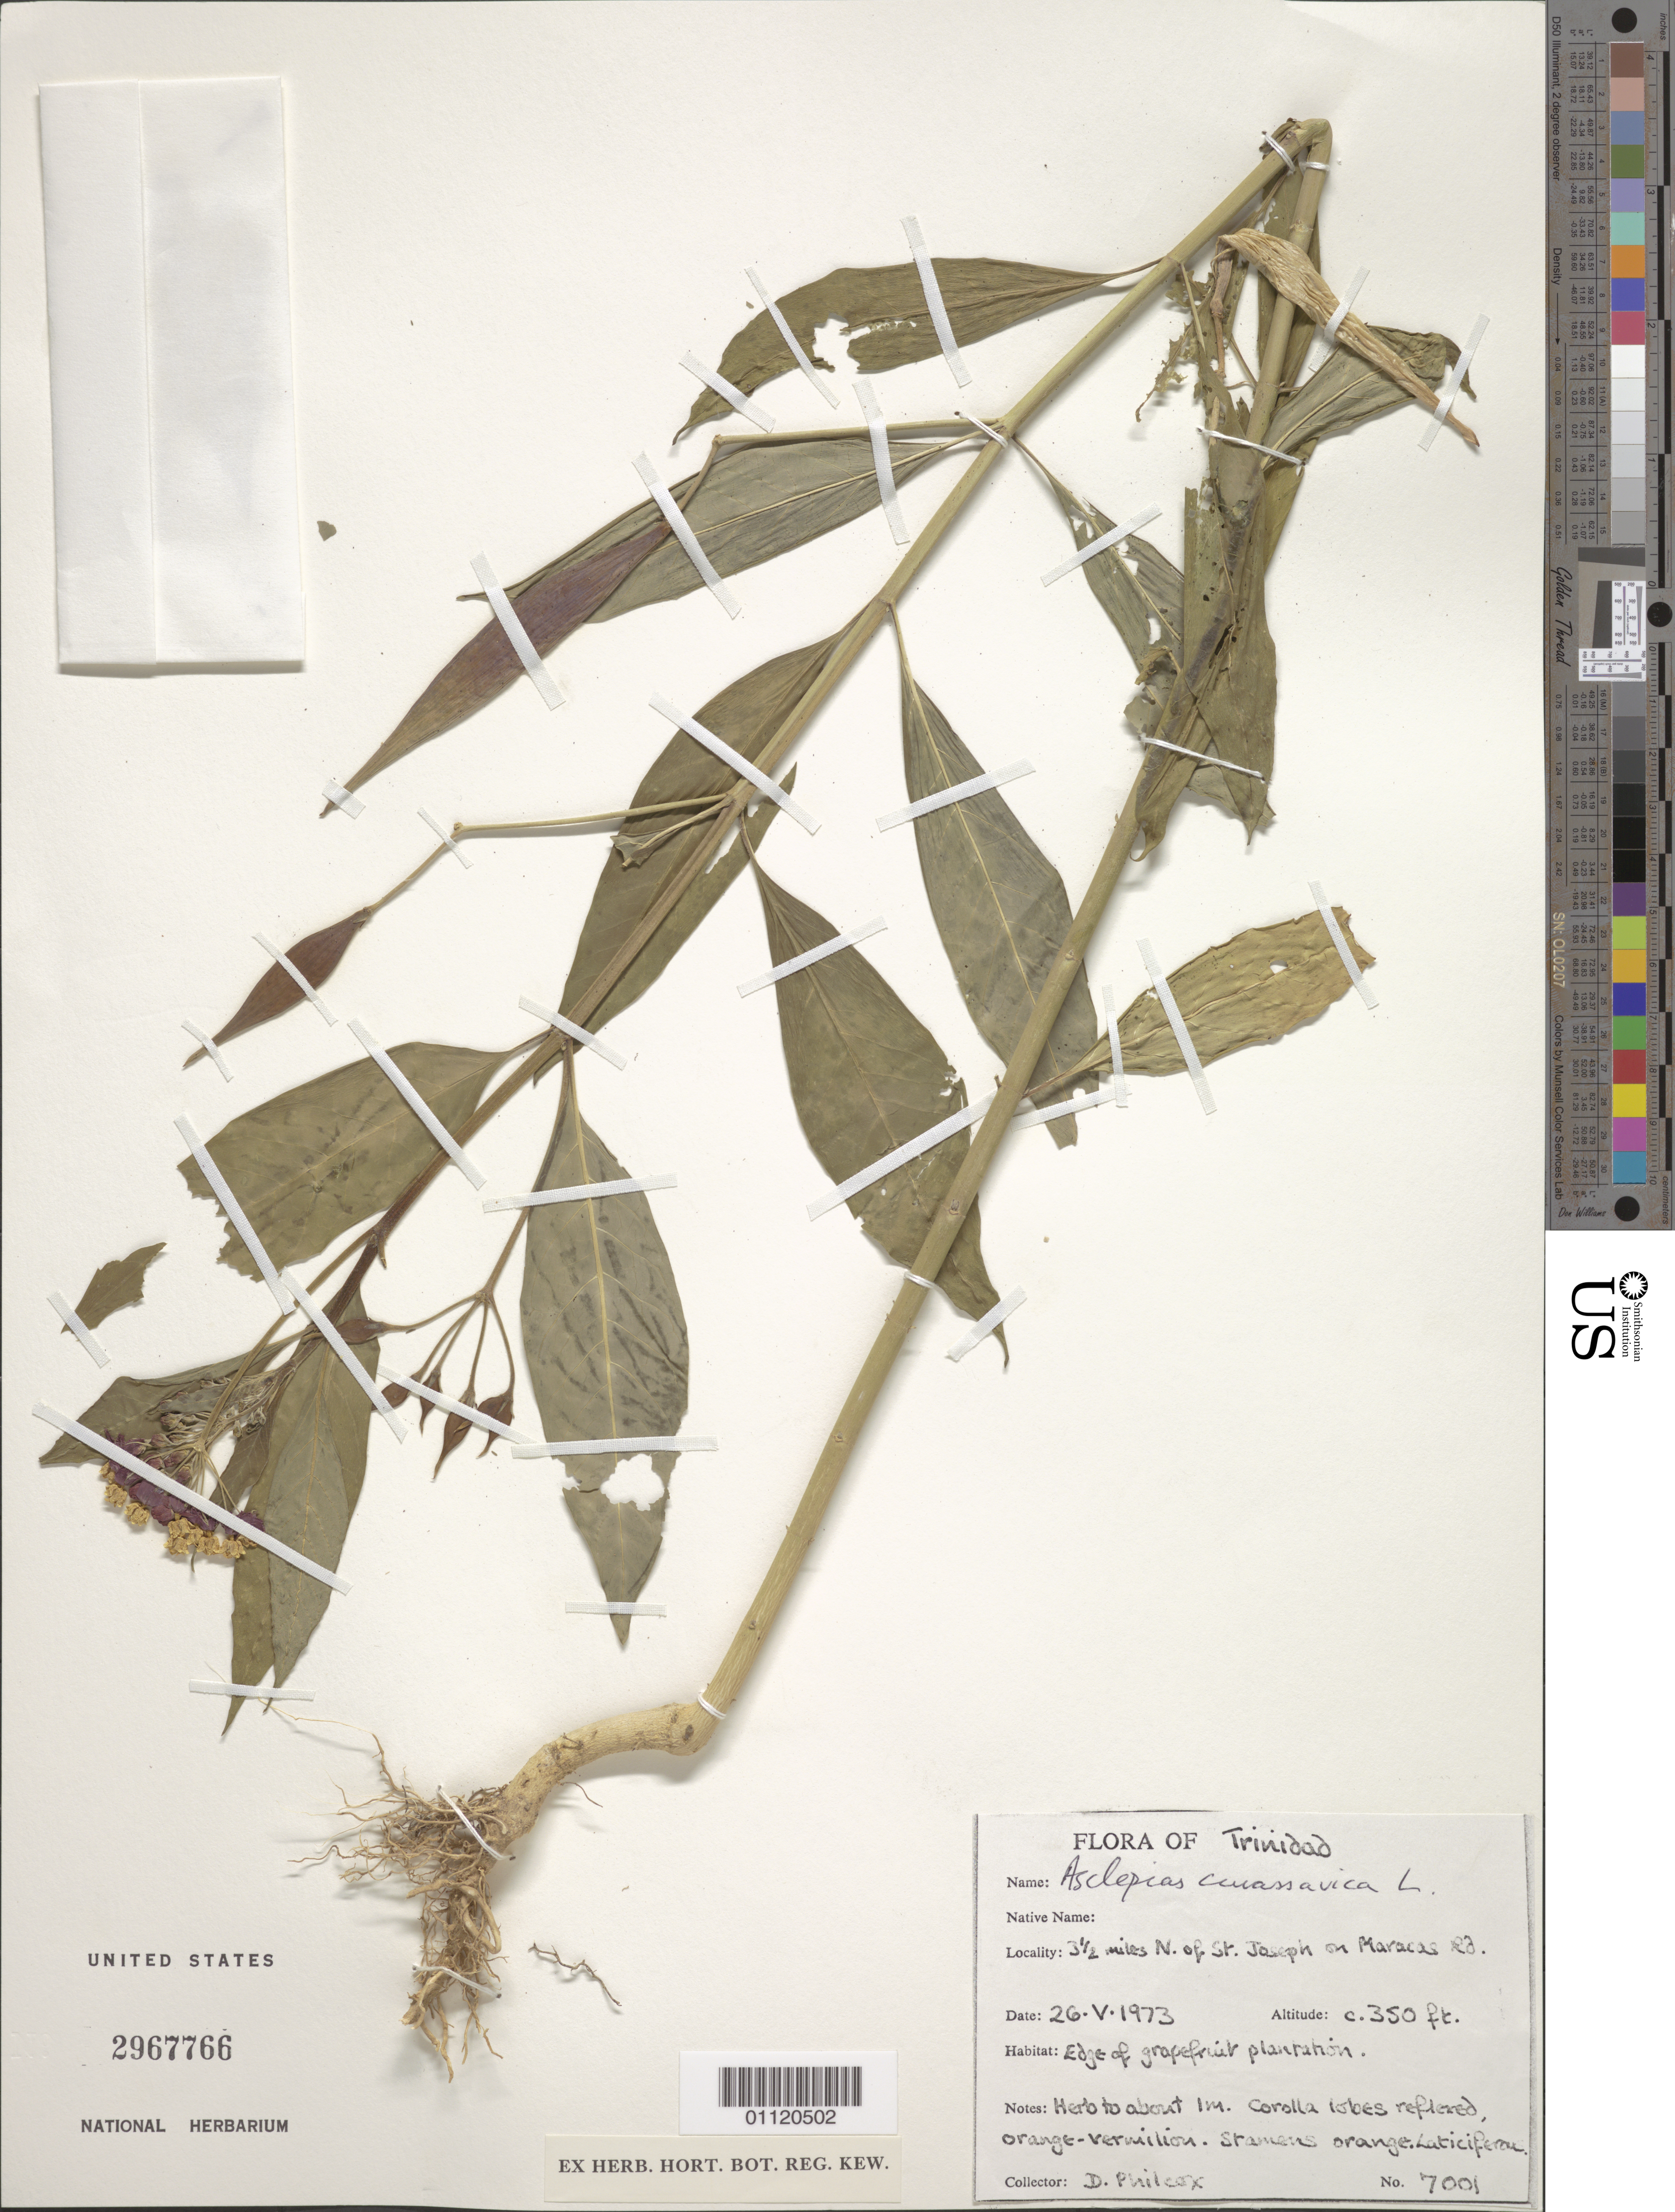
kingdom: Plantae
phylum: Tracheophyta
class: Magnoliopsida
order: Gentianales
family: Apocynaceae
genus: Asclepias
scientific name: Asclepias curassavica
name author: L.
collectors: D. Philcox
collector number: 7001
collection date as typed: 26 May 1973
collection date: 1973-05-26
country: Trinidad and Tobago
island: Trinidad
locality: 3.5 mi N of St. Joseph on Maracas Rd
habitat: edge of grapefruit plantation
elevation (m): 107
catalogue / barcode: US 2967766